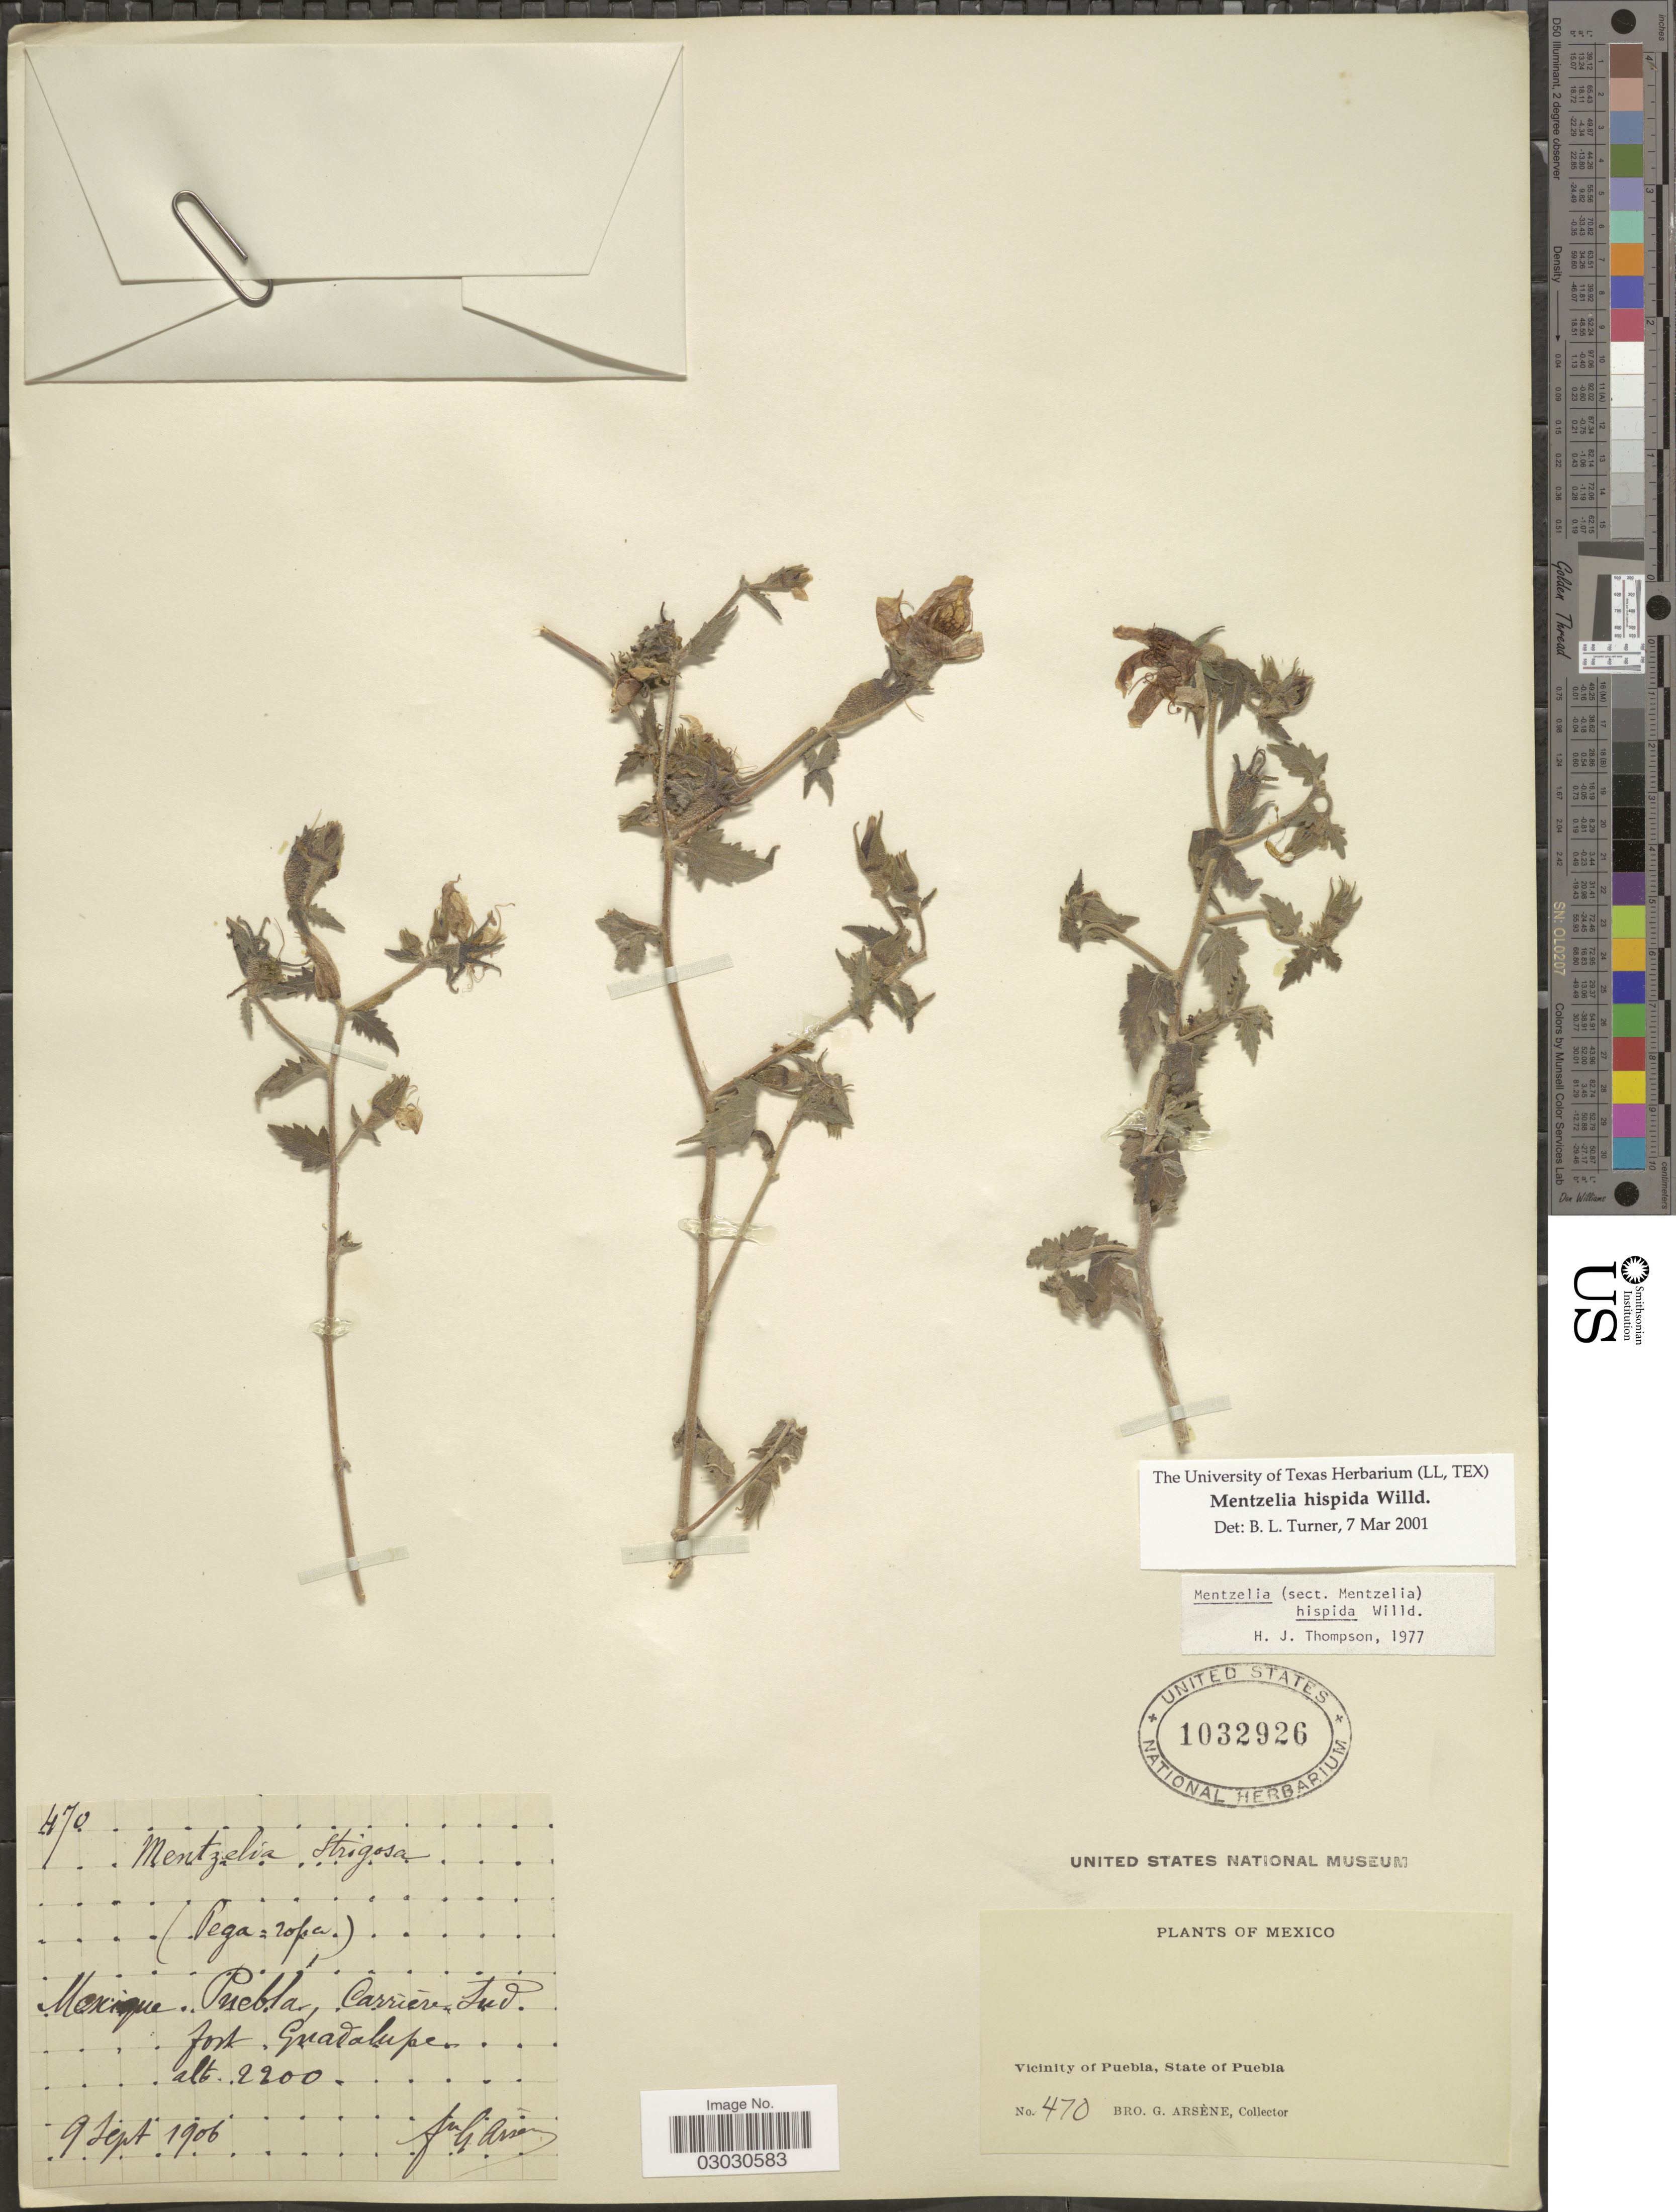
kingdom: Plantae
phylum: Tracheophyta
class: Magnoliopsida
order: Cornales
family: Loasaceae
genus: Mentzelia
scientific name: Mentzelia hispida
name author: Willd.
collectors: Bro. G. Arsène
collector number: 470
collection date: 1906-09-09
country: Mexico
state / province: Puebla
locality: Carriére sud, Fort Guadalupe - Vicinity of Puebla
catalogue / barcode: US 1032926